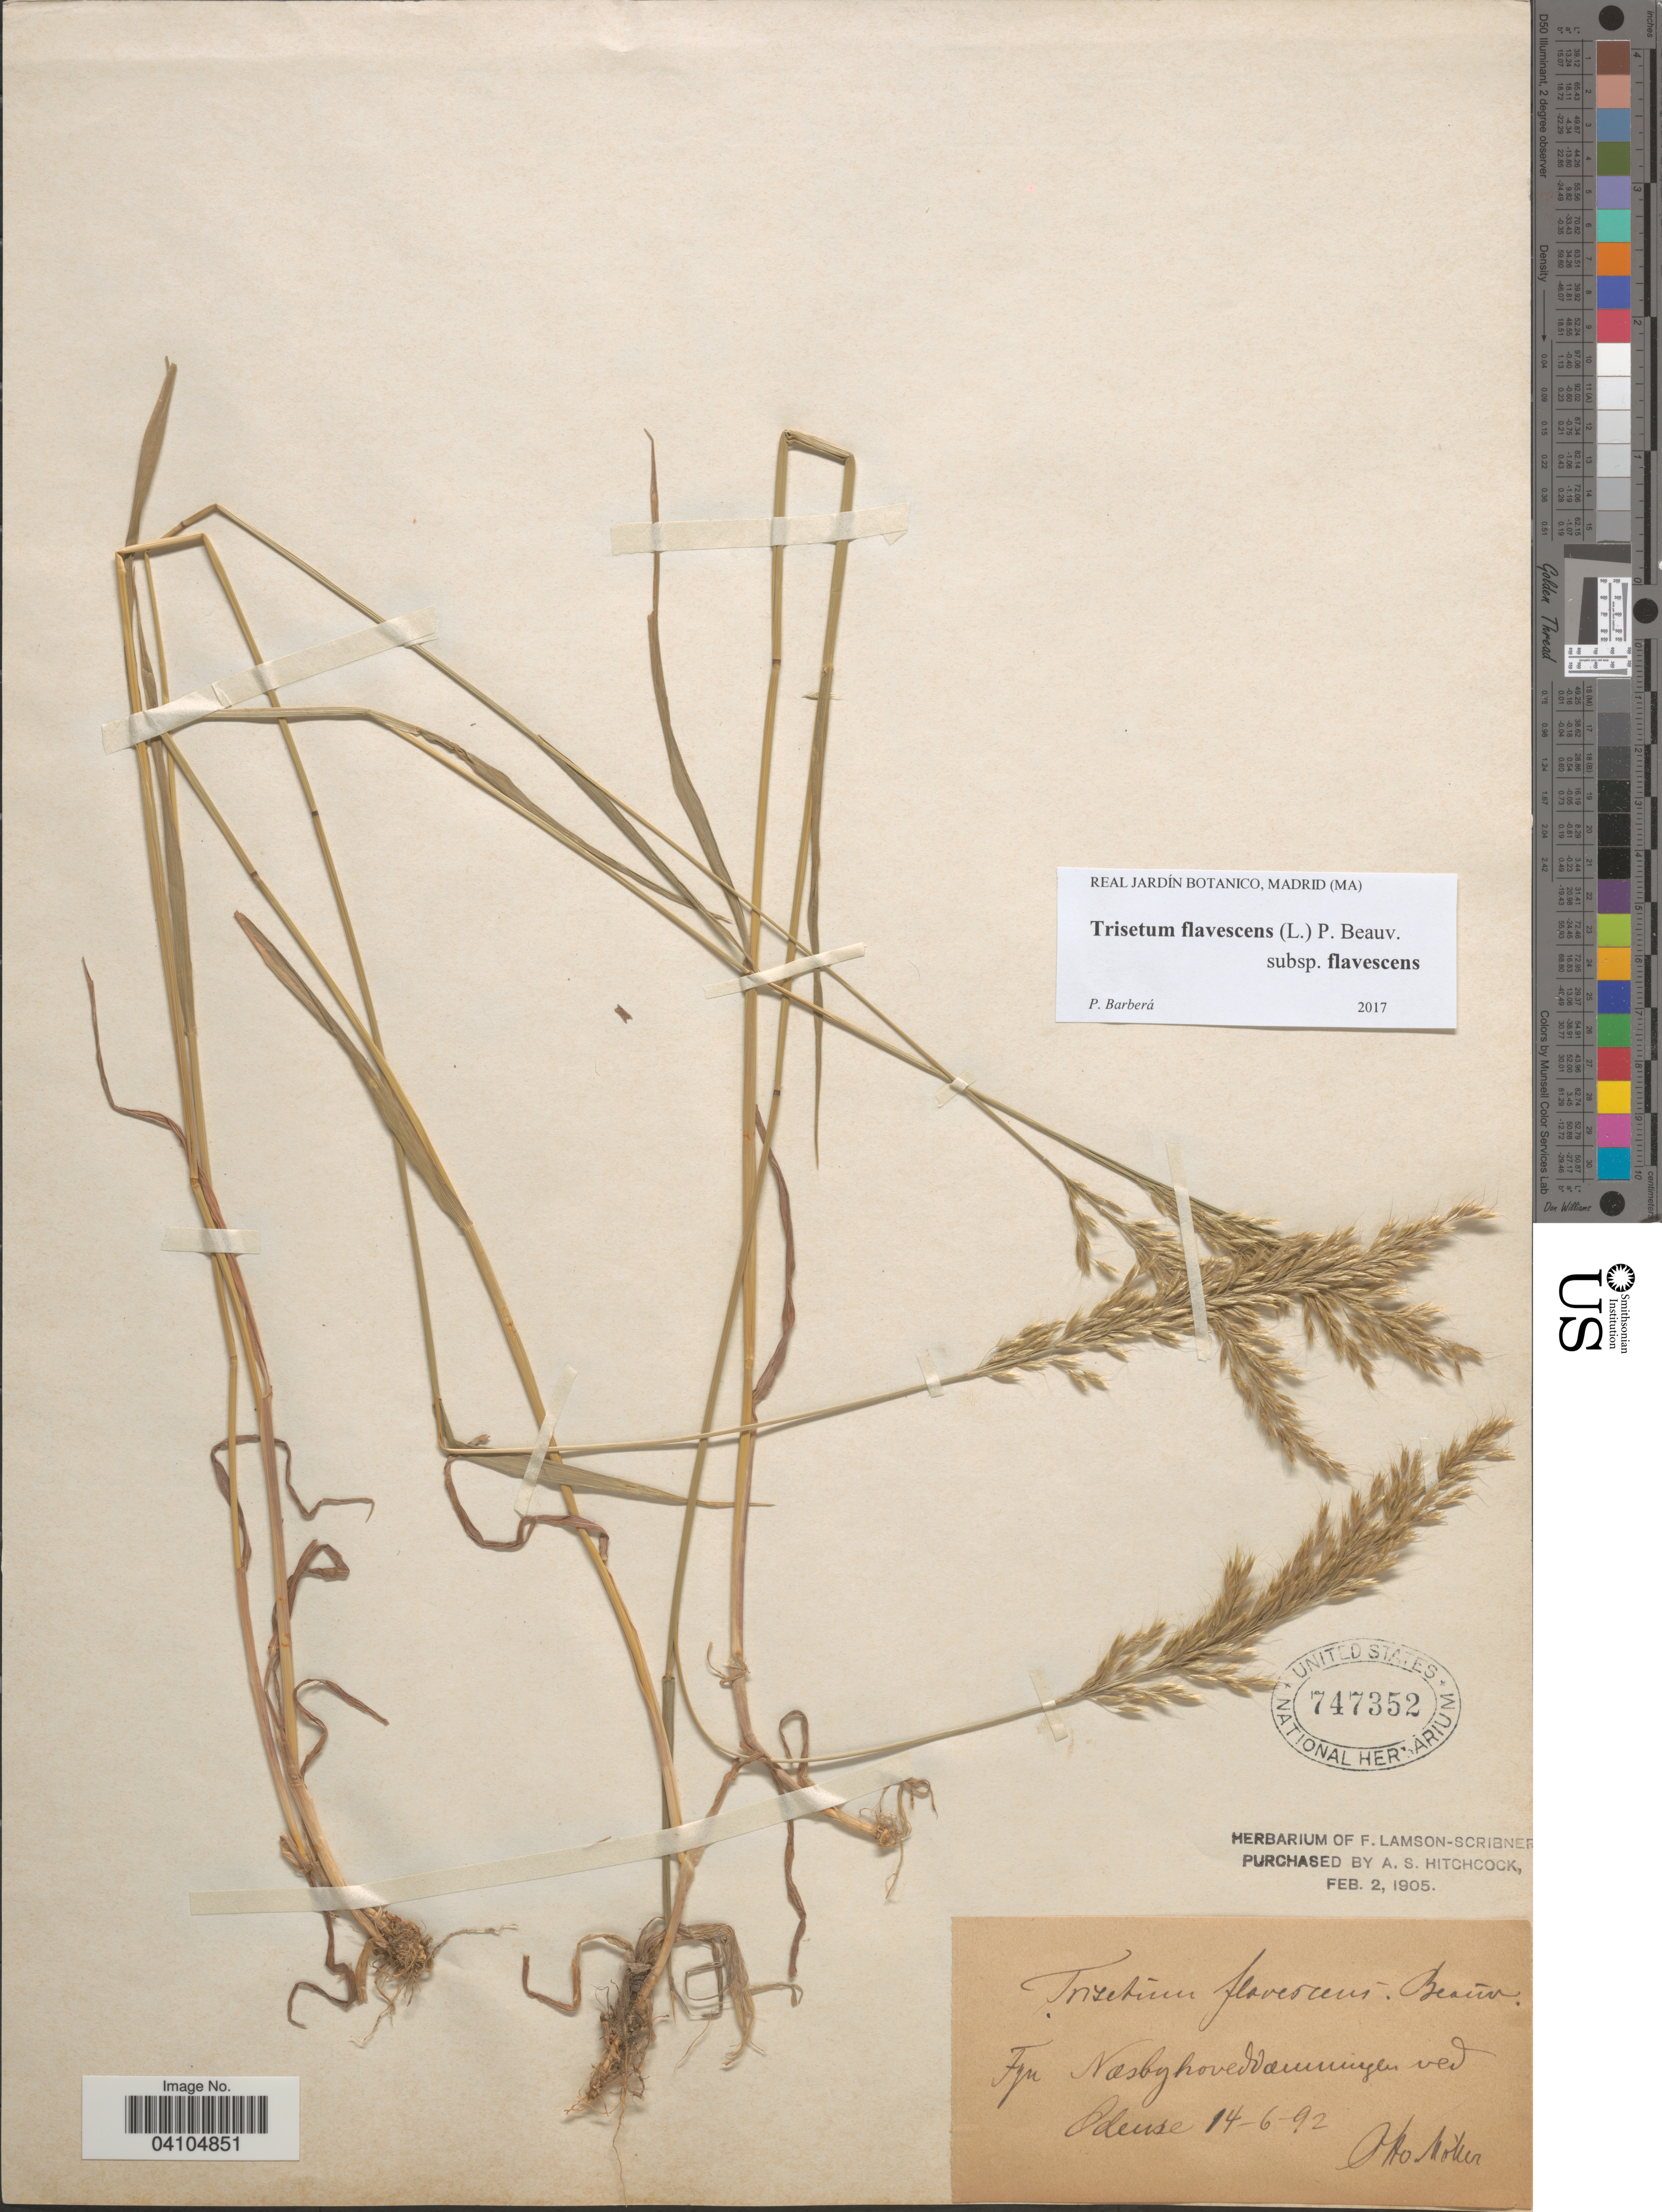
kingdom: Plantae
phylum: Tracheophyta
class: Liliopsida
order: Poales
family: Poaceae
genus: Trisetum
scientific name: Trisetum flavescens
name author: (L.) P. Beauv.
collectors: O. Möller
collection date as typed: Transcribed d/m/y: 14/6/92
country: Denmark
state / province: Syddanmark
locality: Fun Næsbyhoved Dæmningen ved Odense.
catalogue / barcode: US 747352